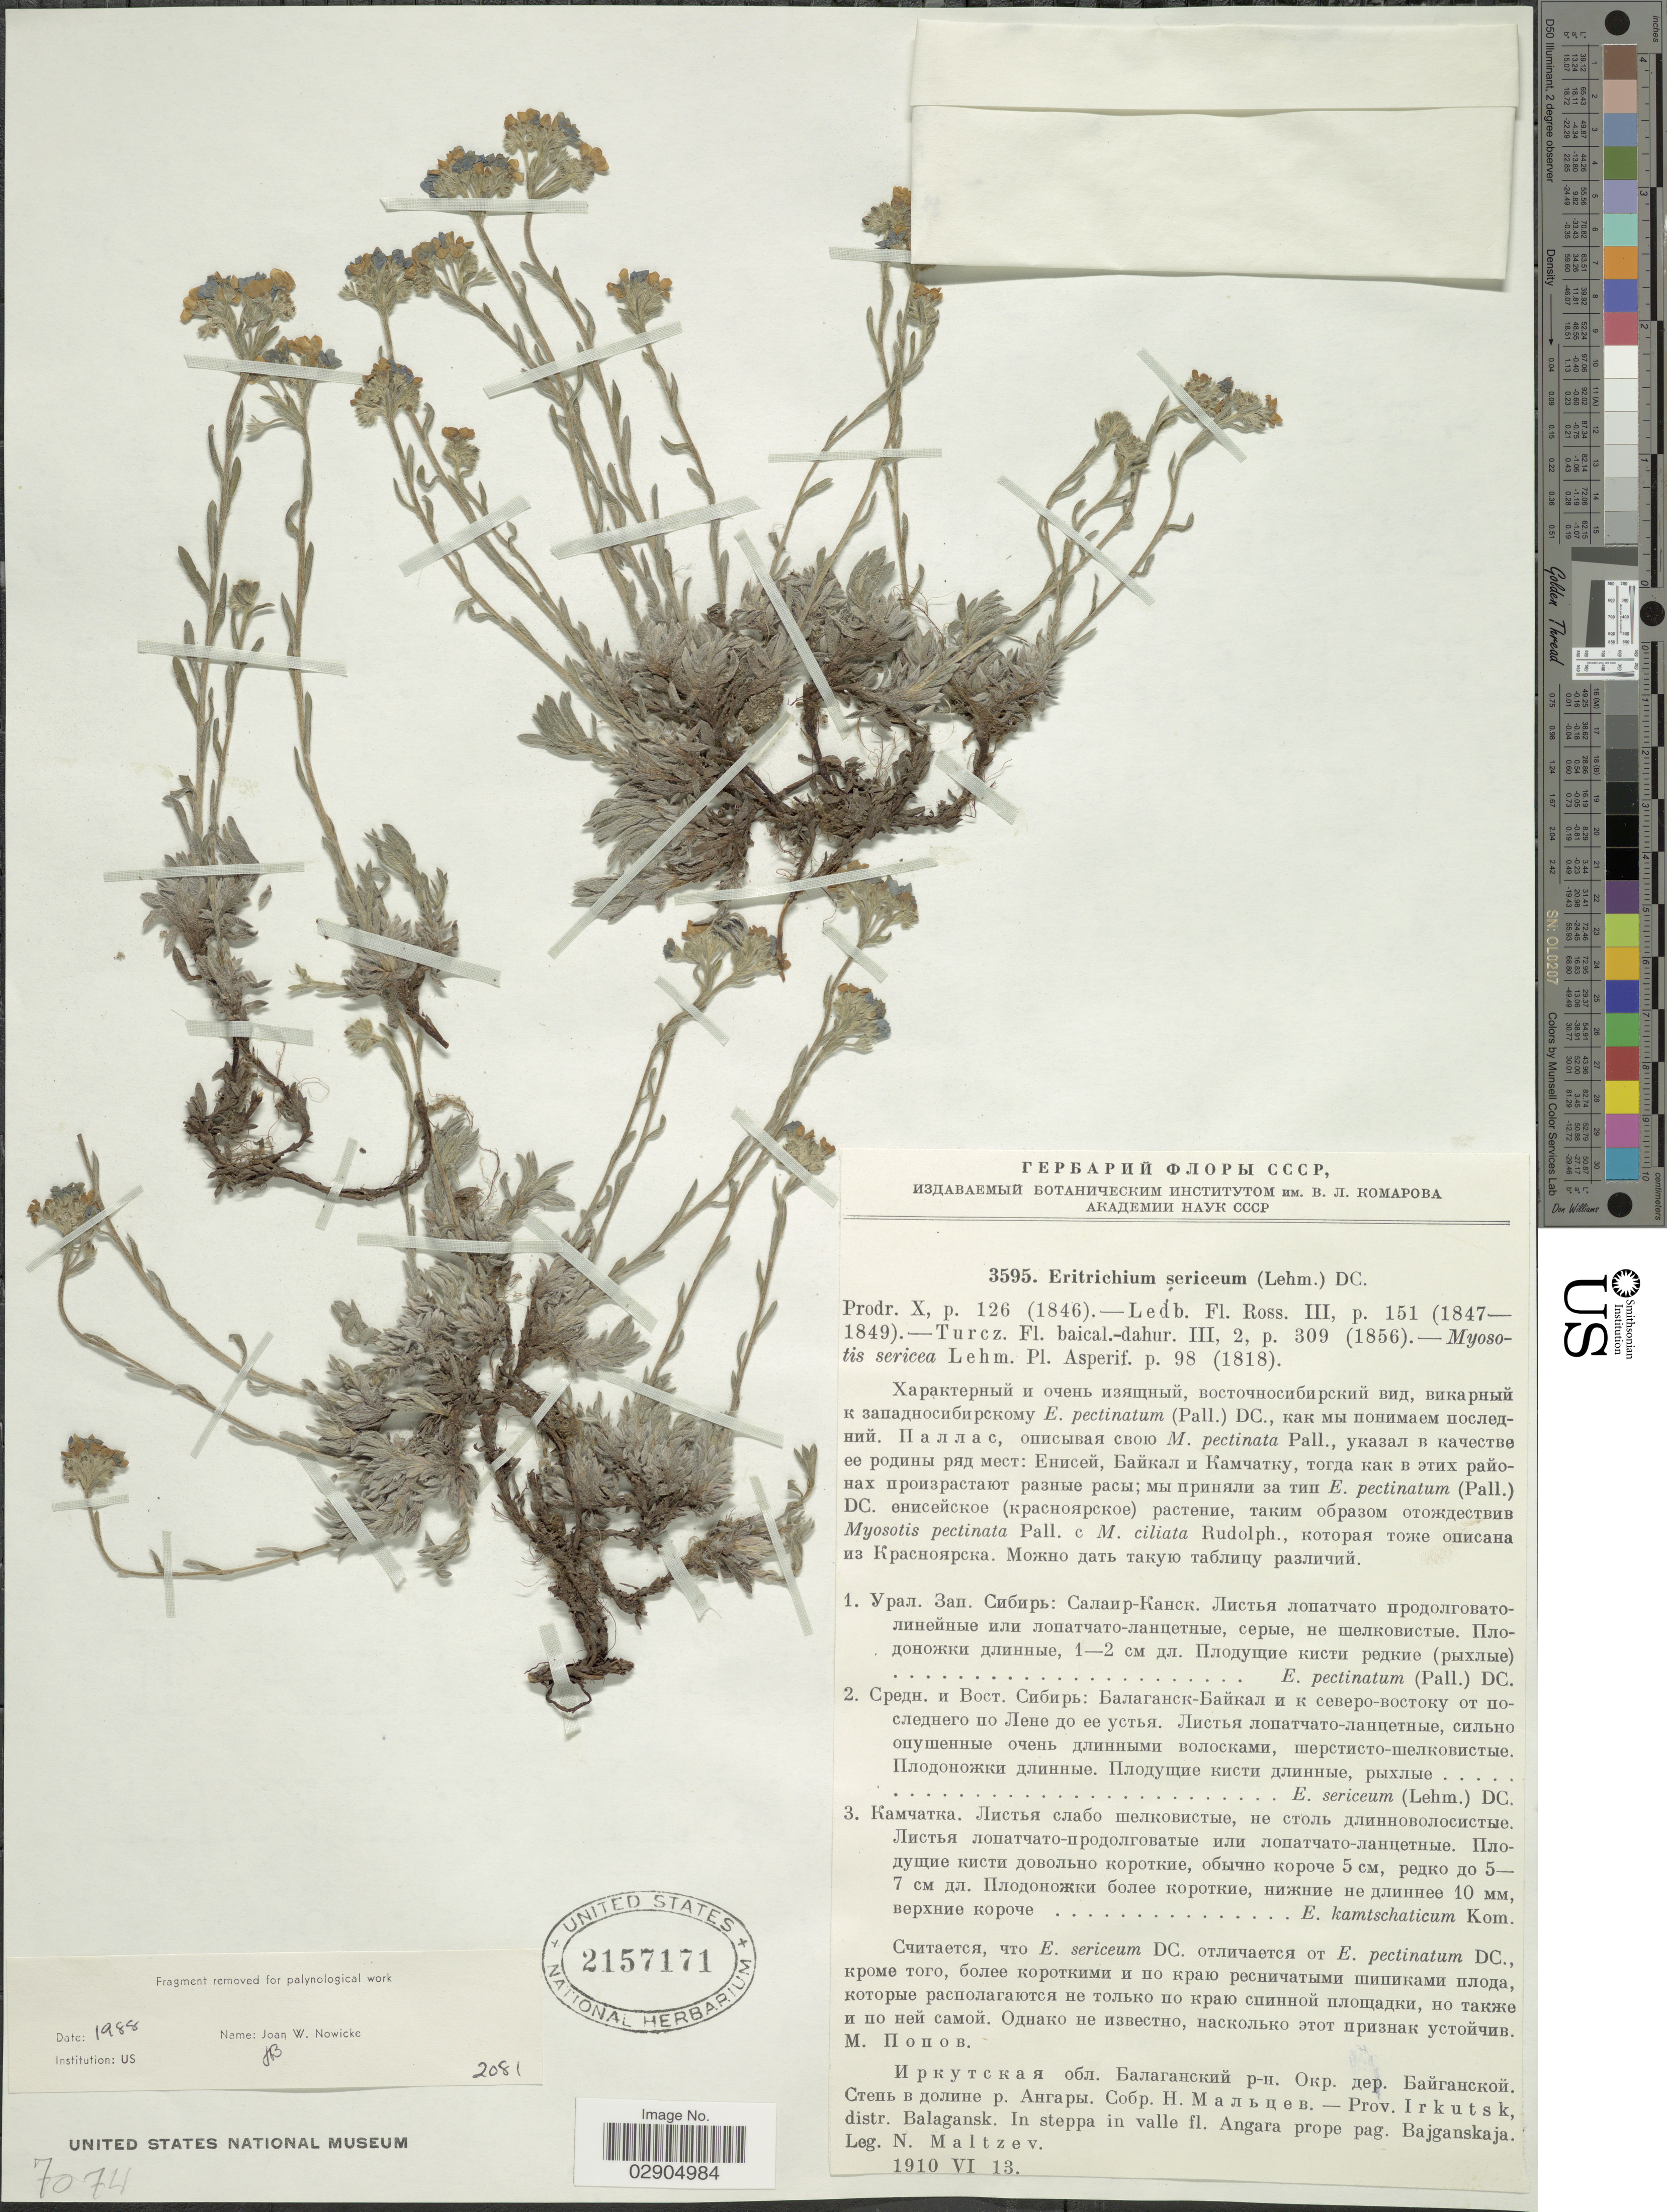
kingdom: Plantae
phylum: Tracheophyta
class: Magnoliopsida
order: Boraginales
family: Boraginaceae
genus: Eritrichium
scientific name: Eritrichium sericeum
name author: (Benth.) A. DC.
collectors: N. Maltzev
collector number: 3595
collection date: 1910-06-13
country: Russian Federation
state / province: Irkutsk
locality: Prov. Irkutsk, distr. Balagansk. In steppa in valle fl. Angara prope pag. Bajganskaja.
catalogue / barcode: US 2157171